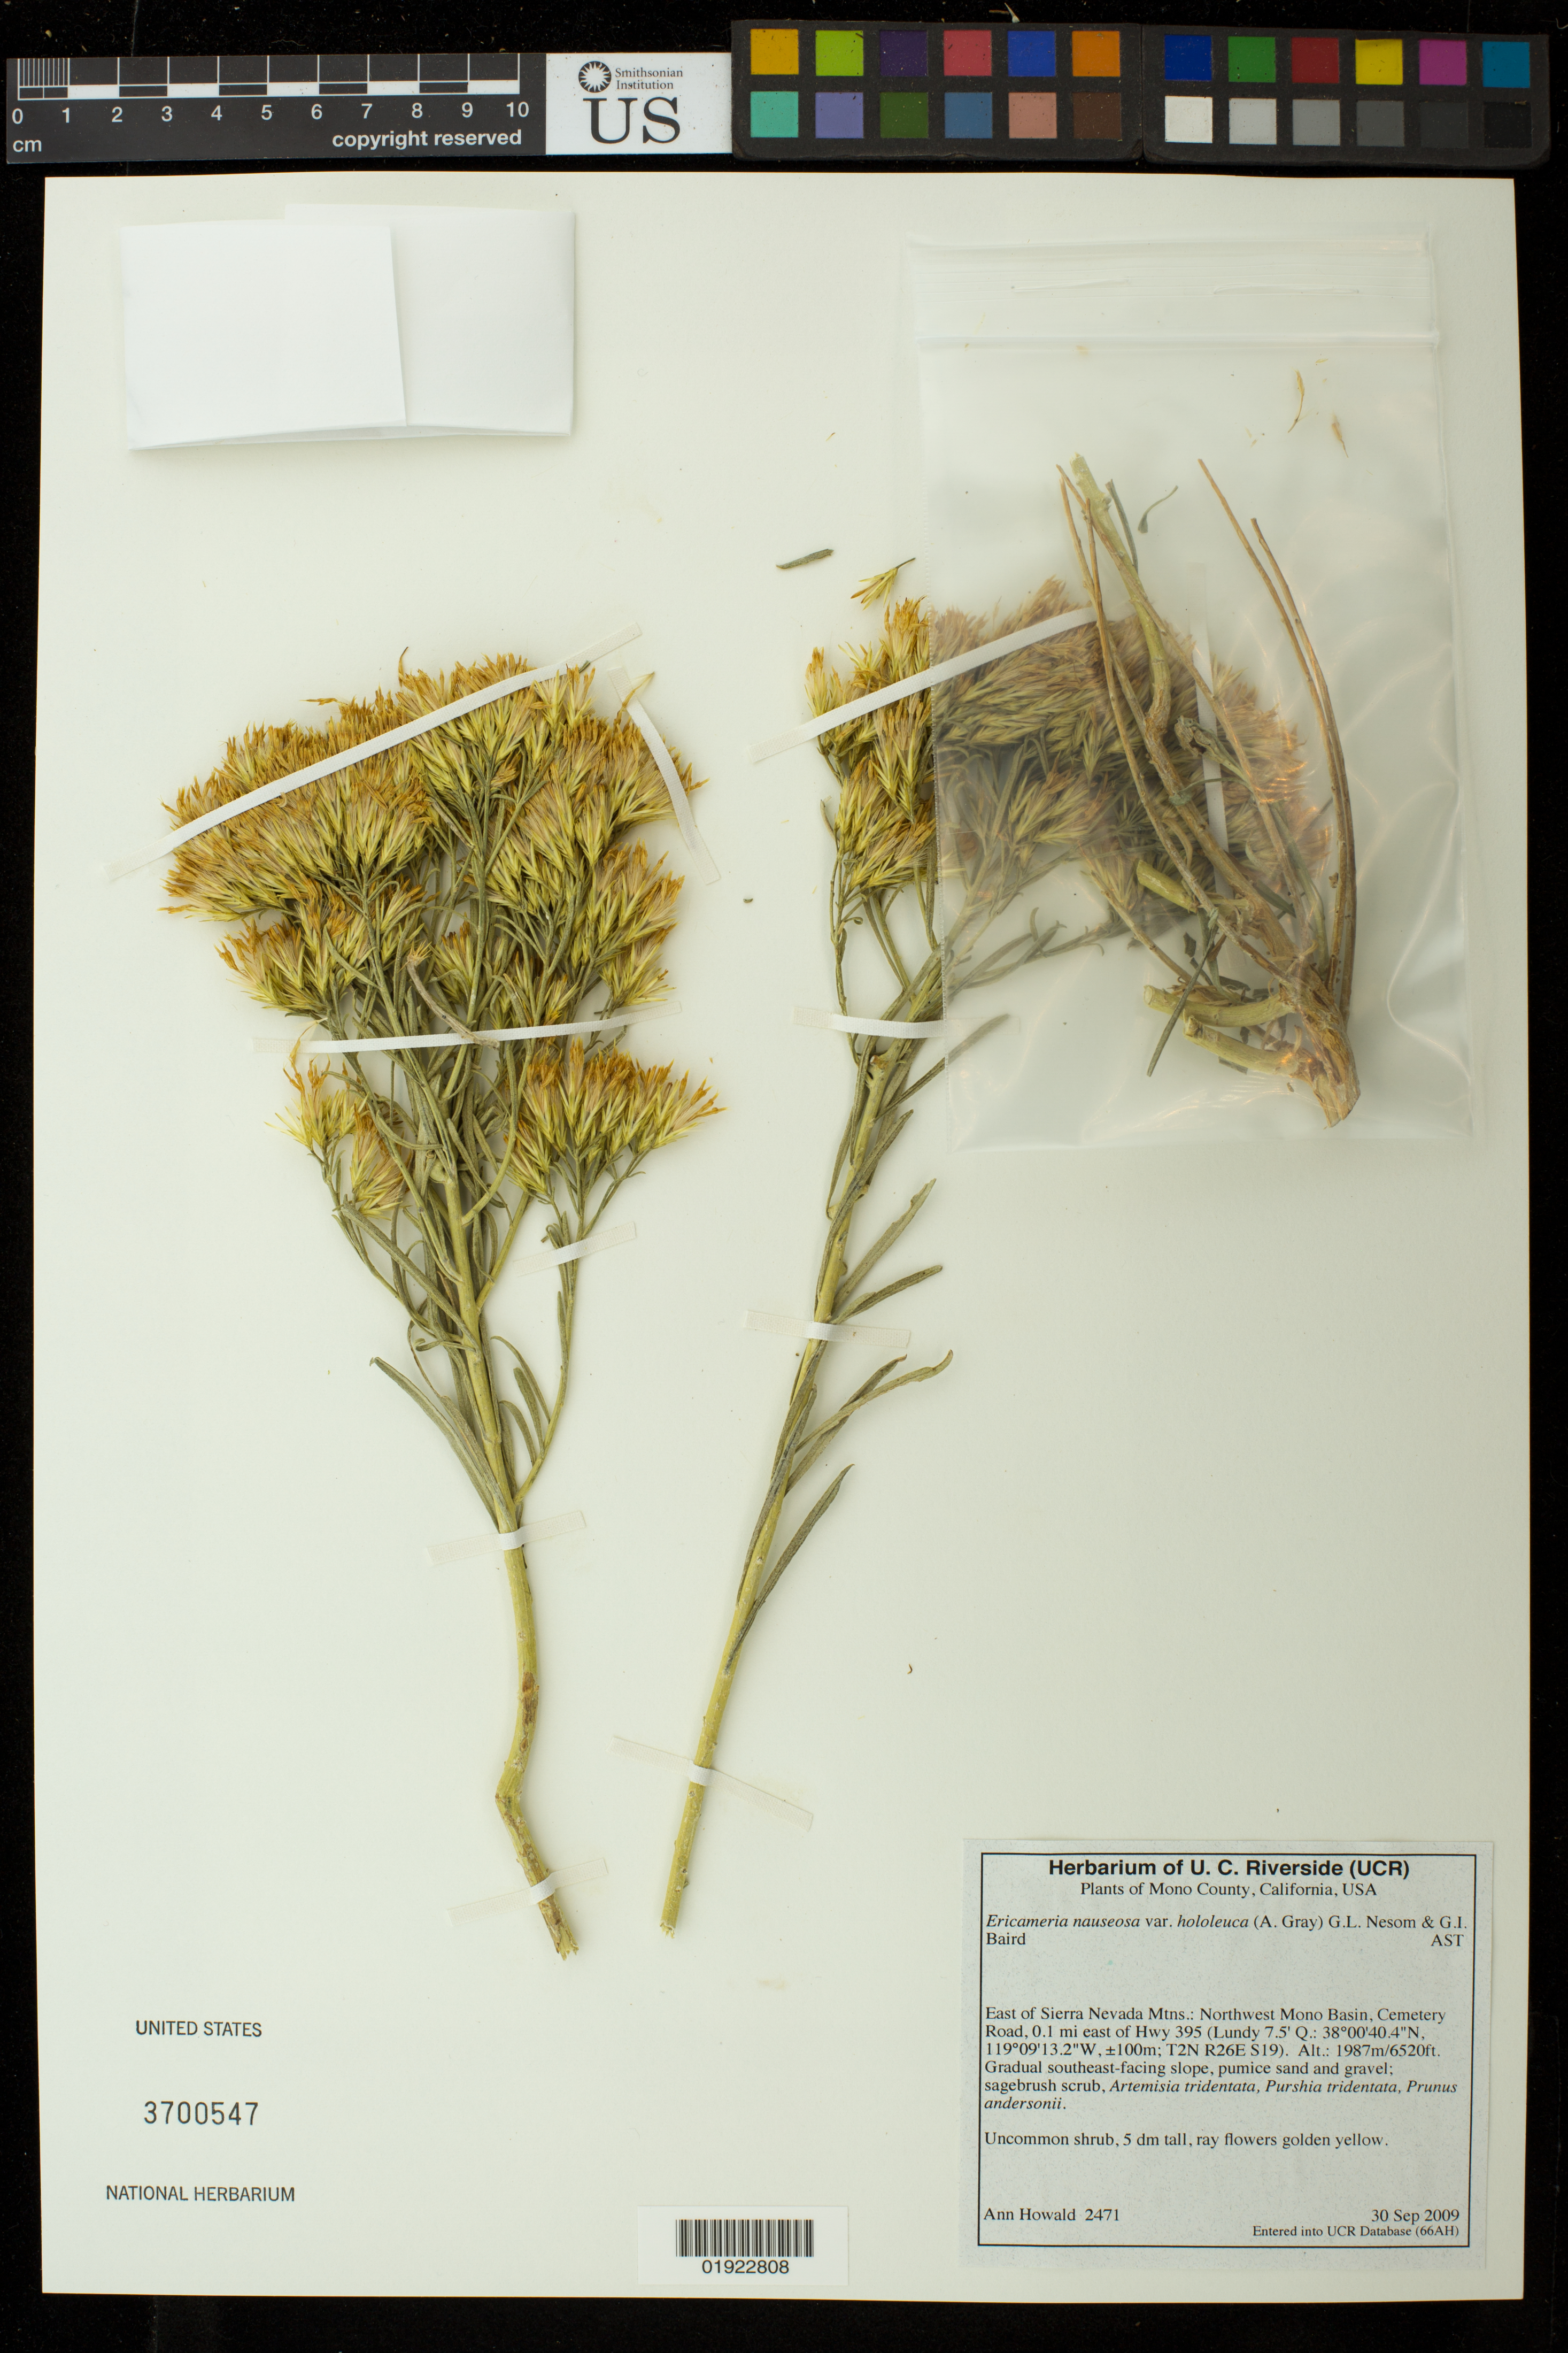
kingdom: Plantae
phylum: Tracheophyta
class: Magnoliopsida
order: Asterales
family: Asteraceae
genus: Ericameria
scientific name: Ericameria nauseosa var. hololeuca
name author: (A. Gray) G.L. Nesom & G.I. Baird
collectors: A. Howald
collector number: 2471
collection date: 2009-09-30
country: United States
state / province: California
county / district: Mono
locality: East of Sierra Nevada Mtns.: Northwest Mono Basin, Cemetery Road, 0.1 mi east of Hwy 395.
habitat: Gradual southeast-facing slope, pumice sand and gravel; sagebrush scrub.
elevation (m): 1987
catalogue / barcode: US 3700547